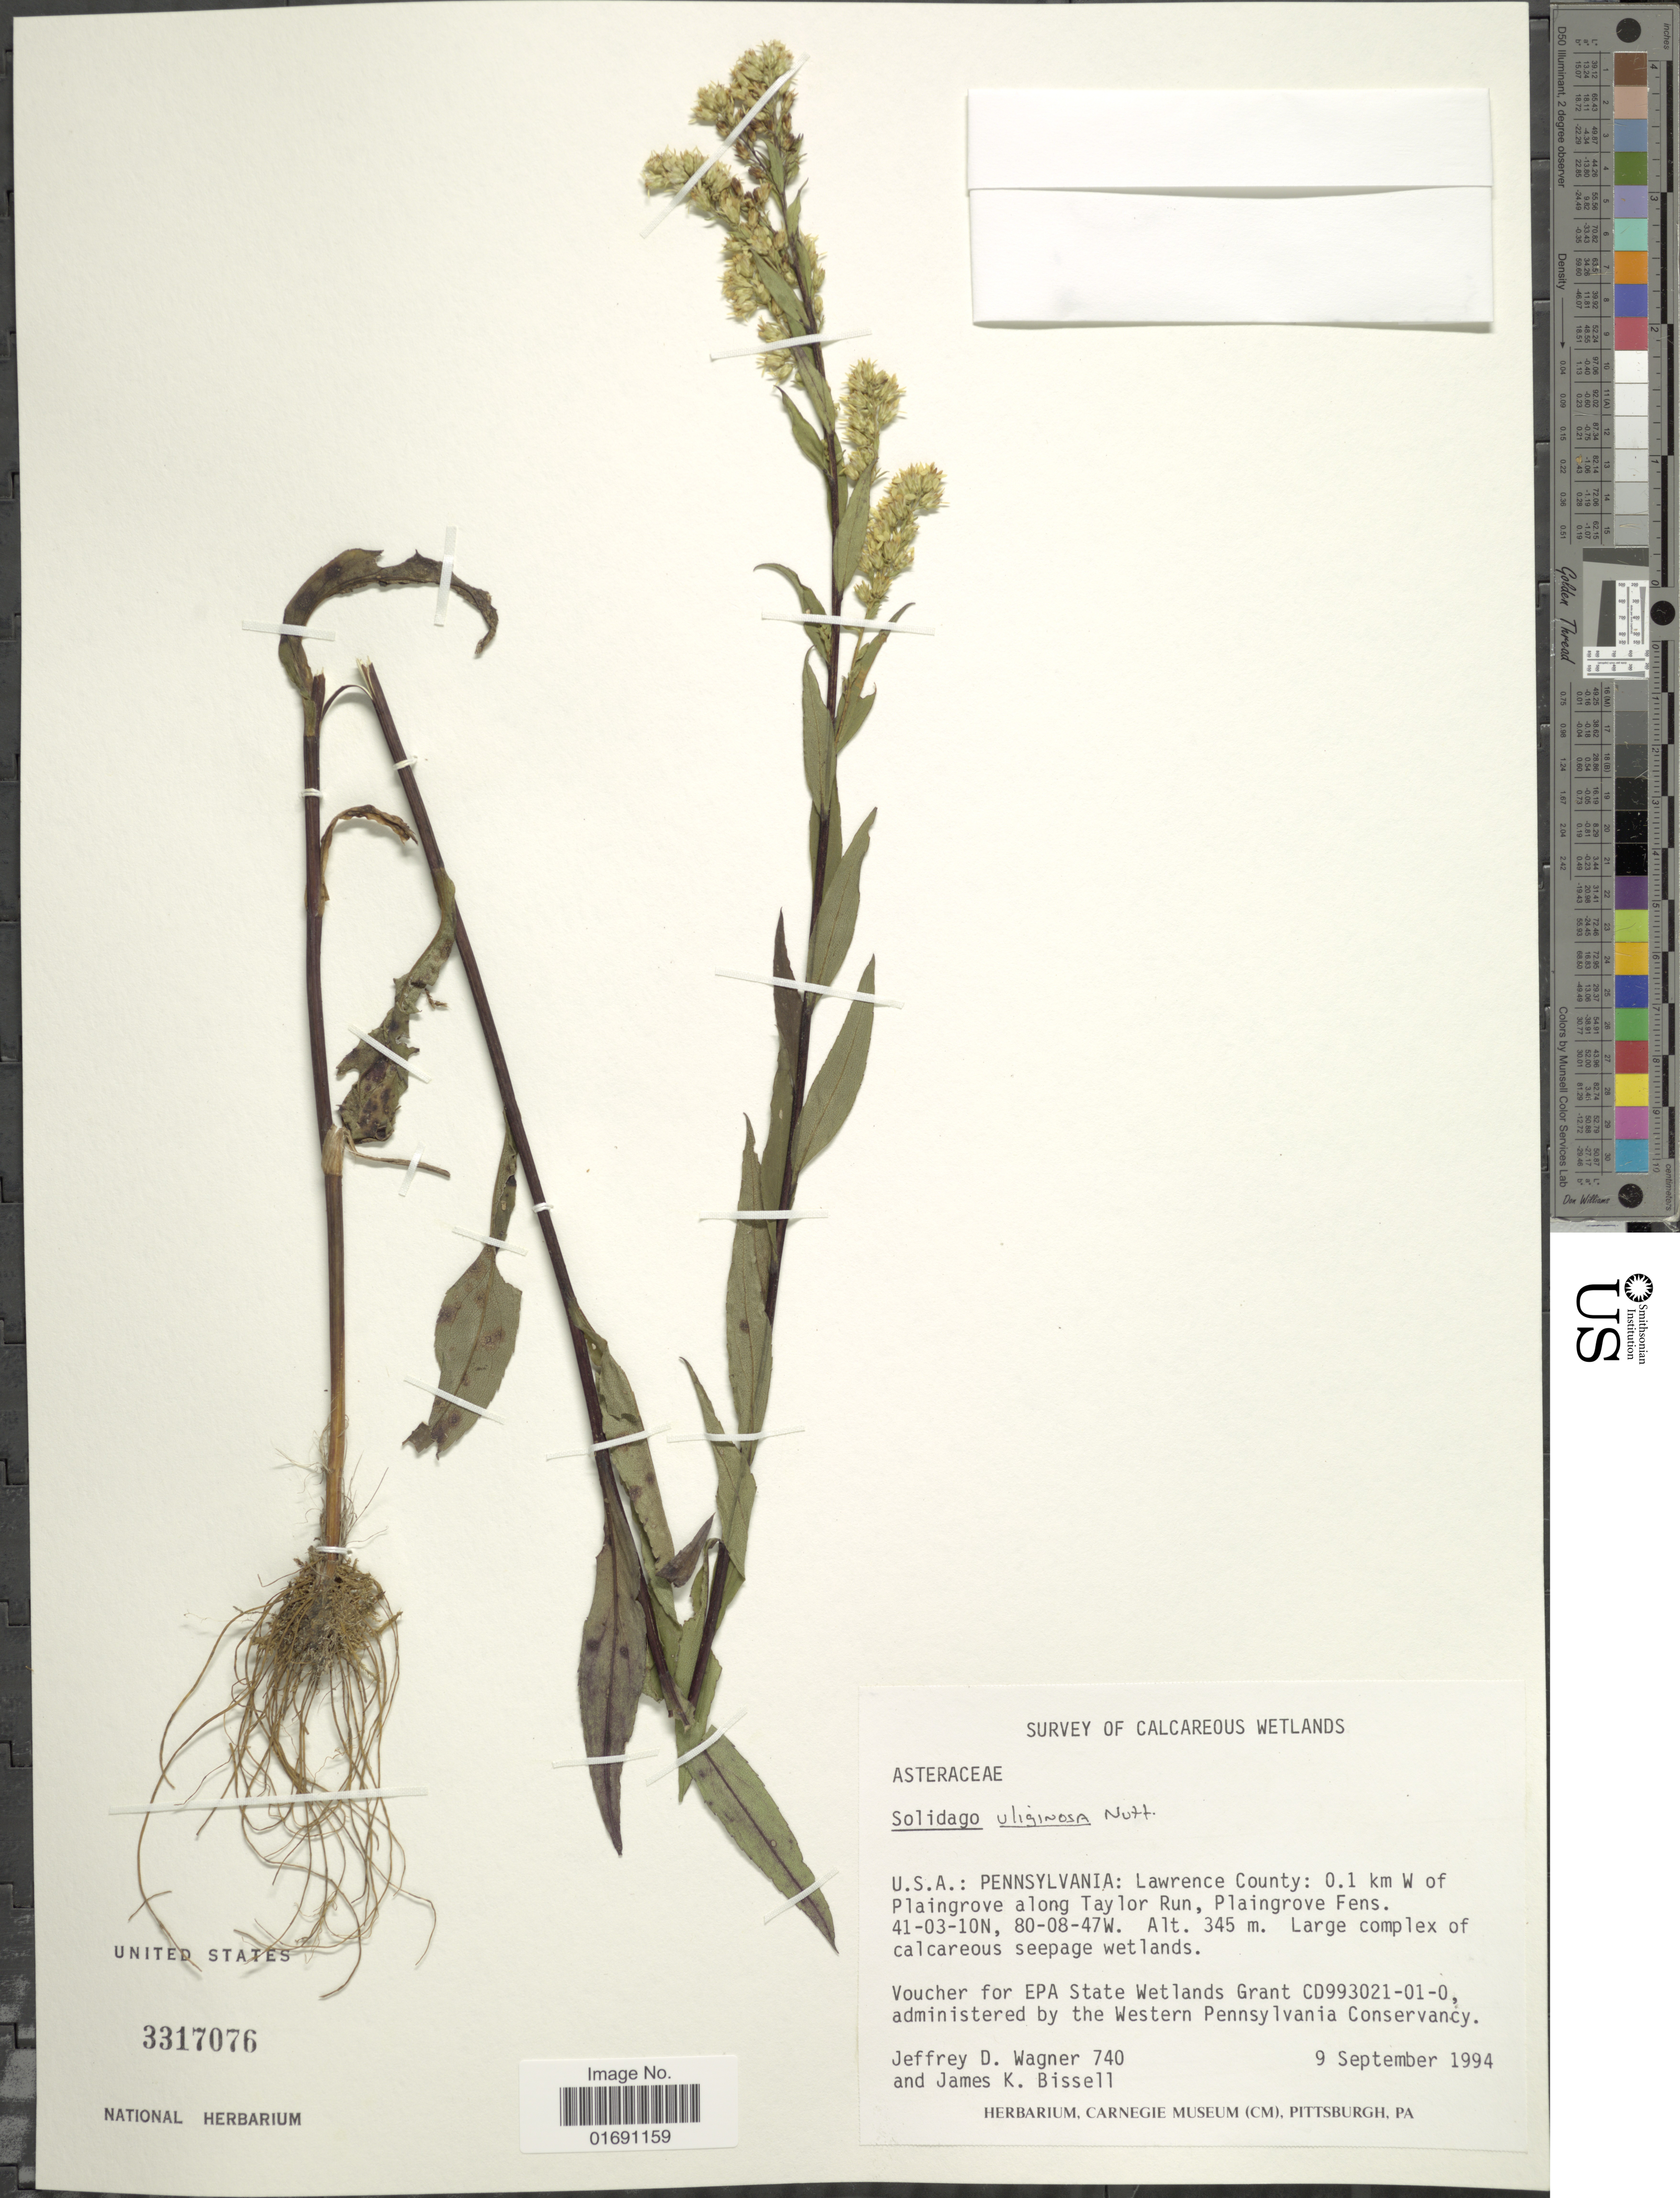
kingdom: Plantae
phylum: Tracheophyta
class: Magnoliopsida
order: Asterales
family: Asteraceae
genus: Solidago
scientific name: Solidago uliginosa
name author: Nutt.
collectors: J. D. Wagner & J. Bissell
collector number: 740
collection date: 1994-09-09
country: United States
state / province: Pennsylvania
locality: Lawrence County 0.1 km W of Plaingrove along Taylor Run, Plaingrove Fens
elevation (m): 345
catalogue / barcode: US 3317076